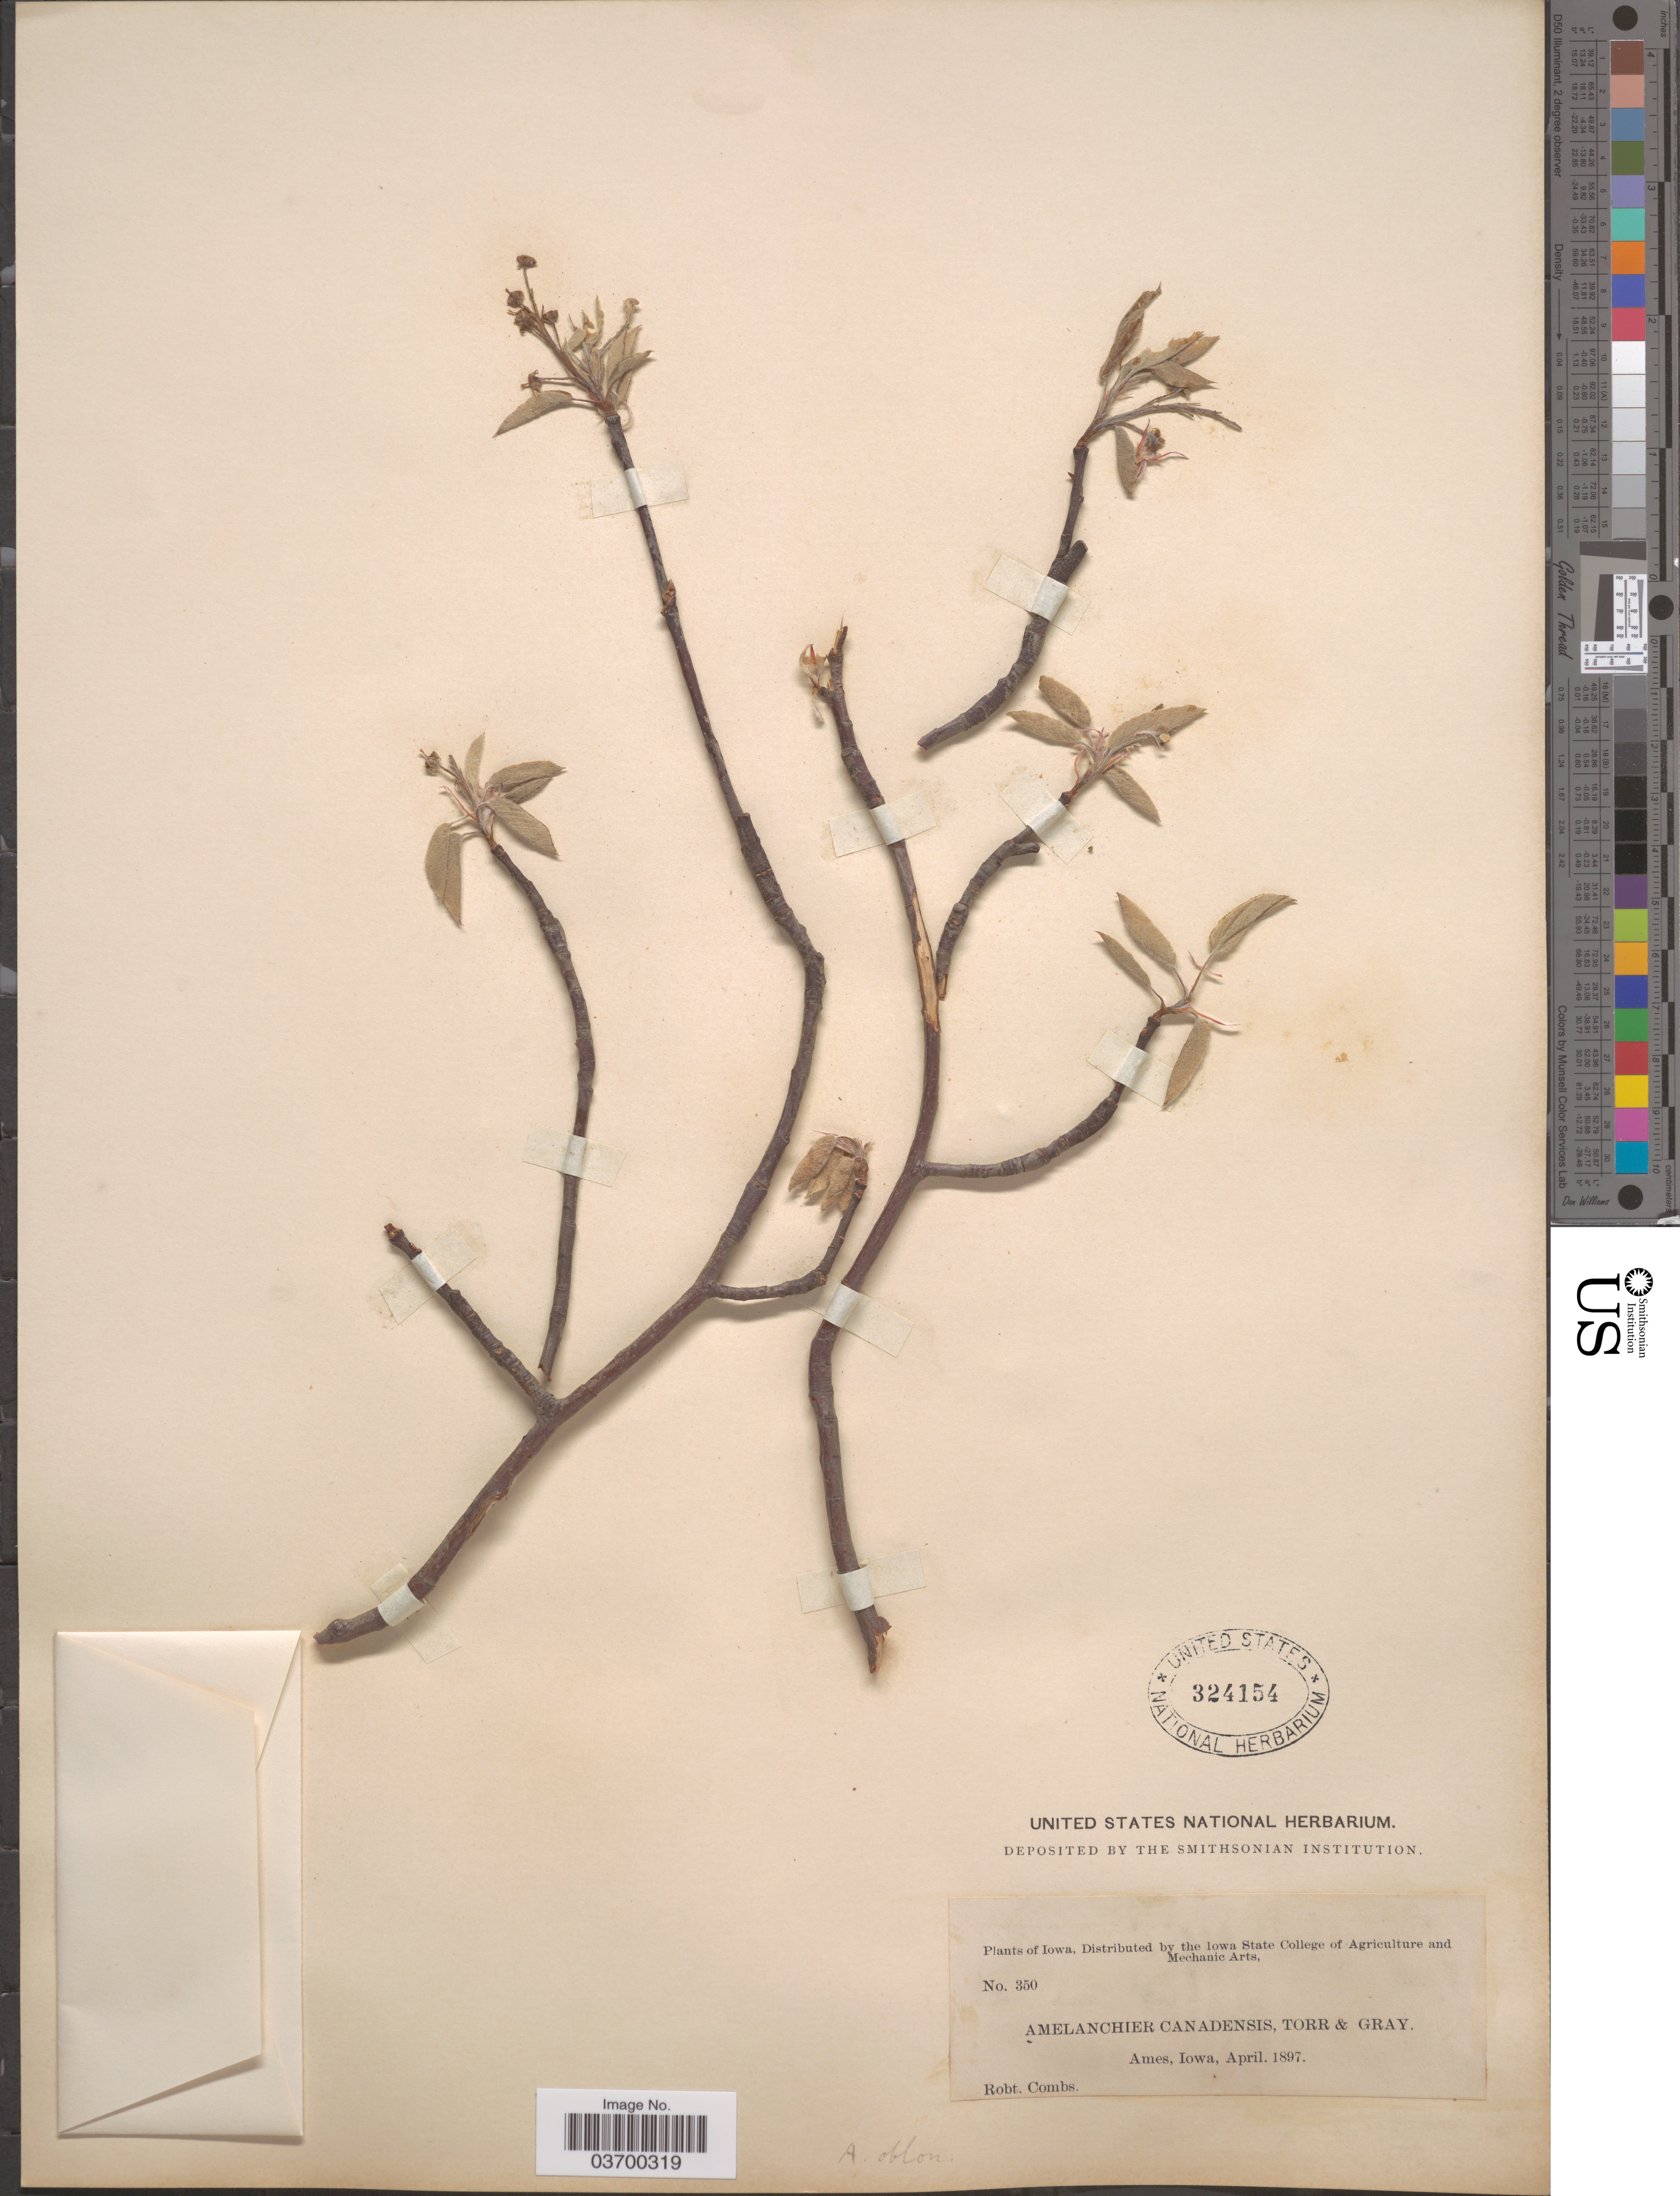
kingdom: Plantae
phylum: Tracheophyta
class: Magnoliopsida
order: Rosales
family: Rosaceae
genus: Amelanchier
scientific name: Amelanchier canadensis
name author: (L.) Medic.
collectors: R. Combs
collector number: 350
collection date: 1897-04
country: United States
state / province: Iowa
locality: Ames.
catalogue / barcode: US 324154